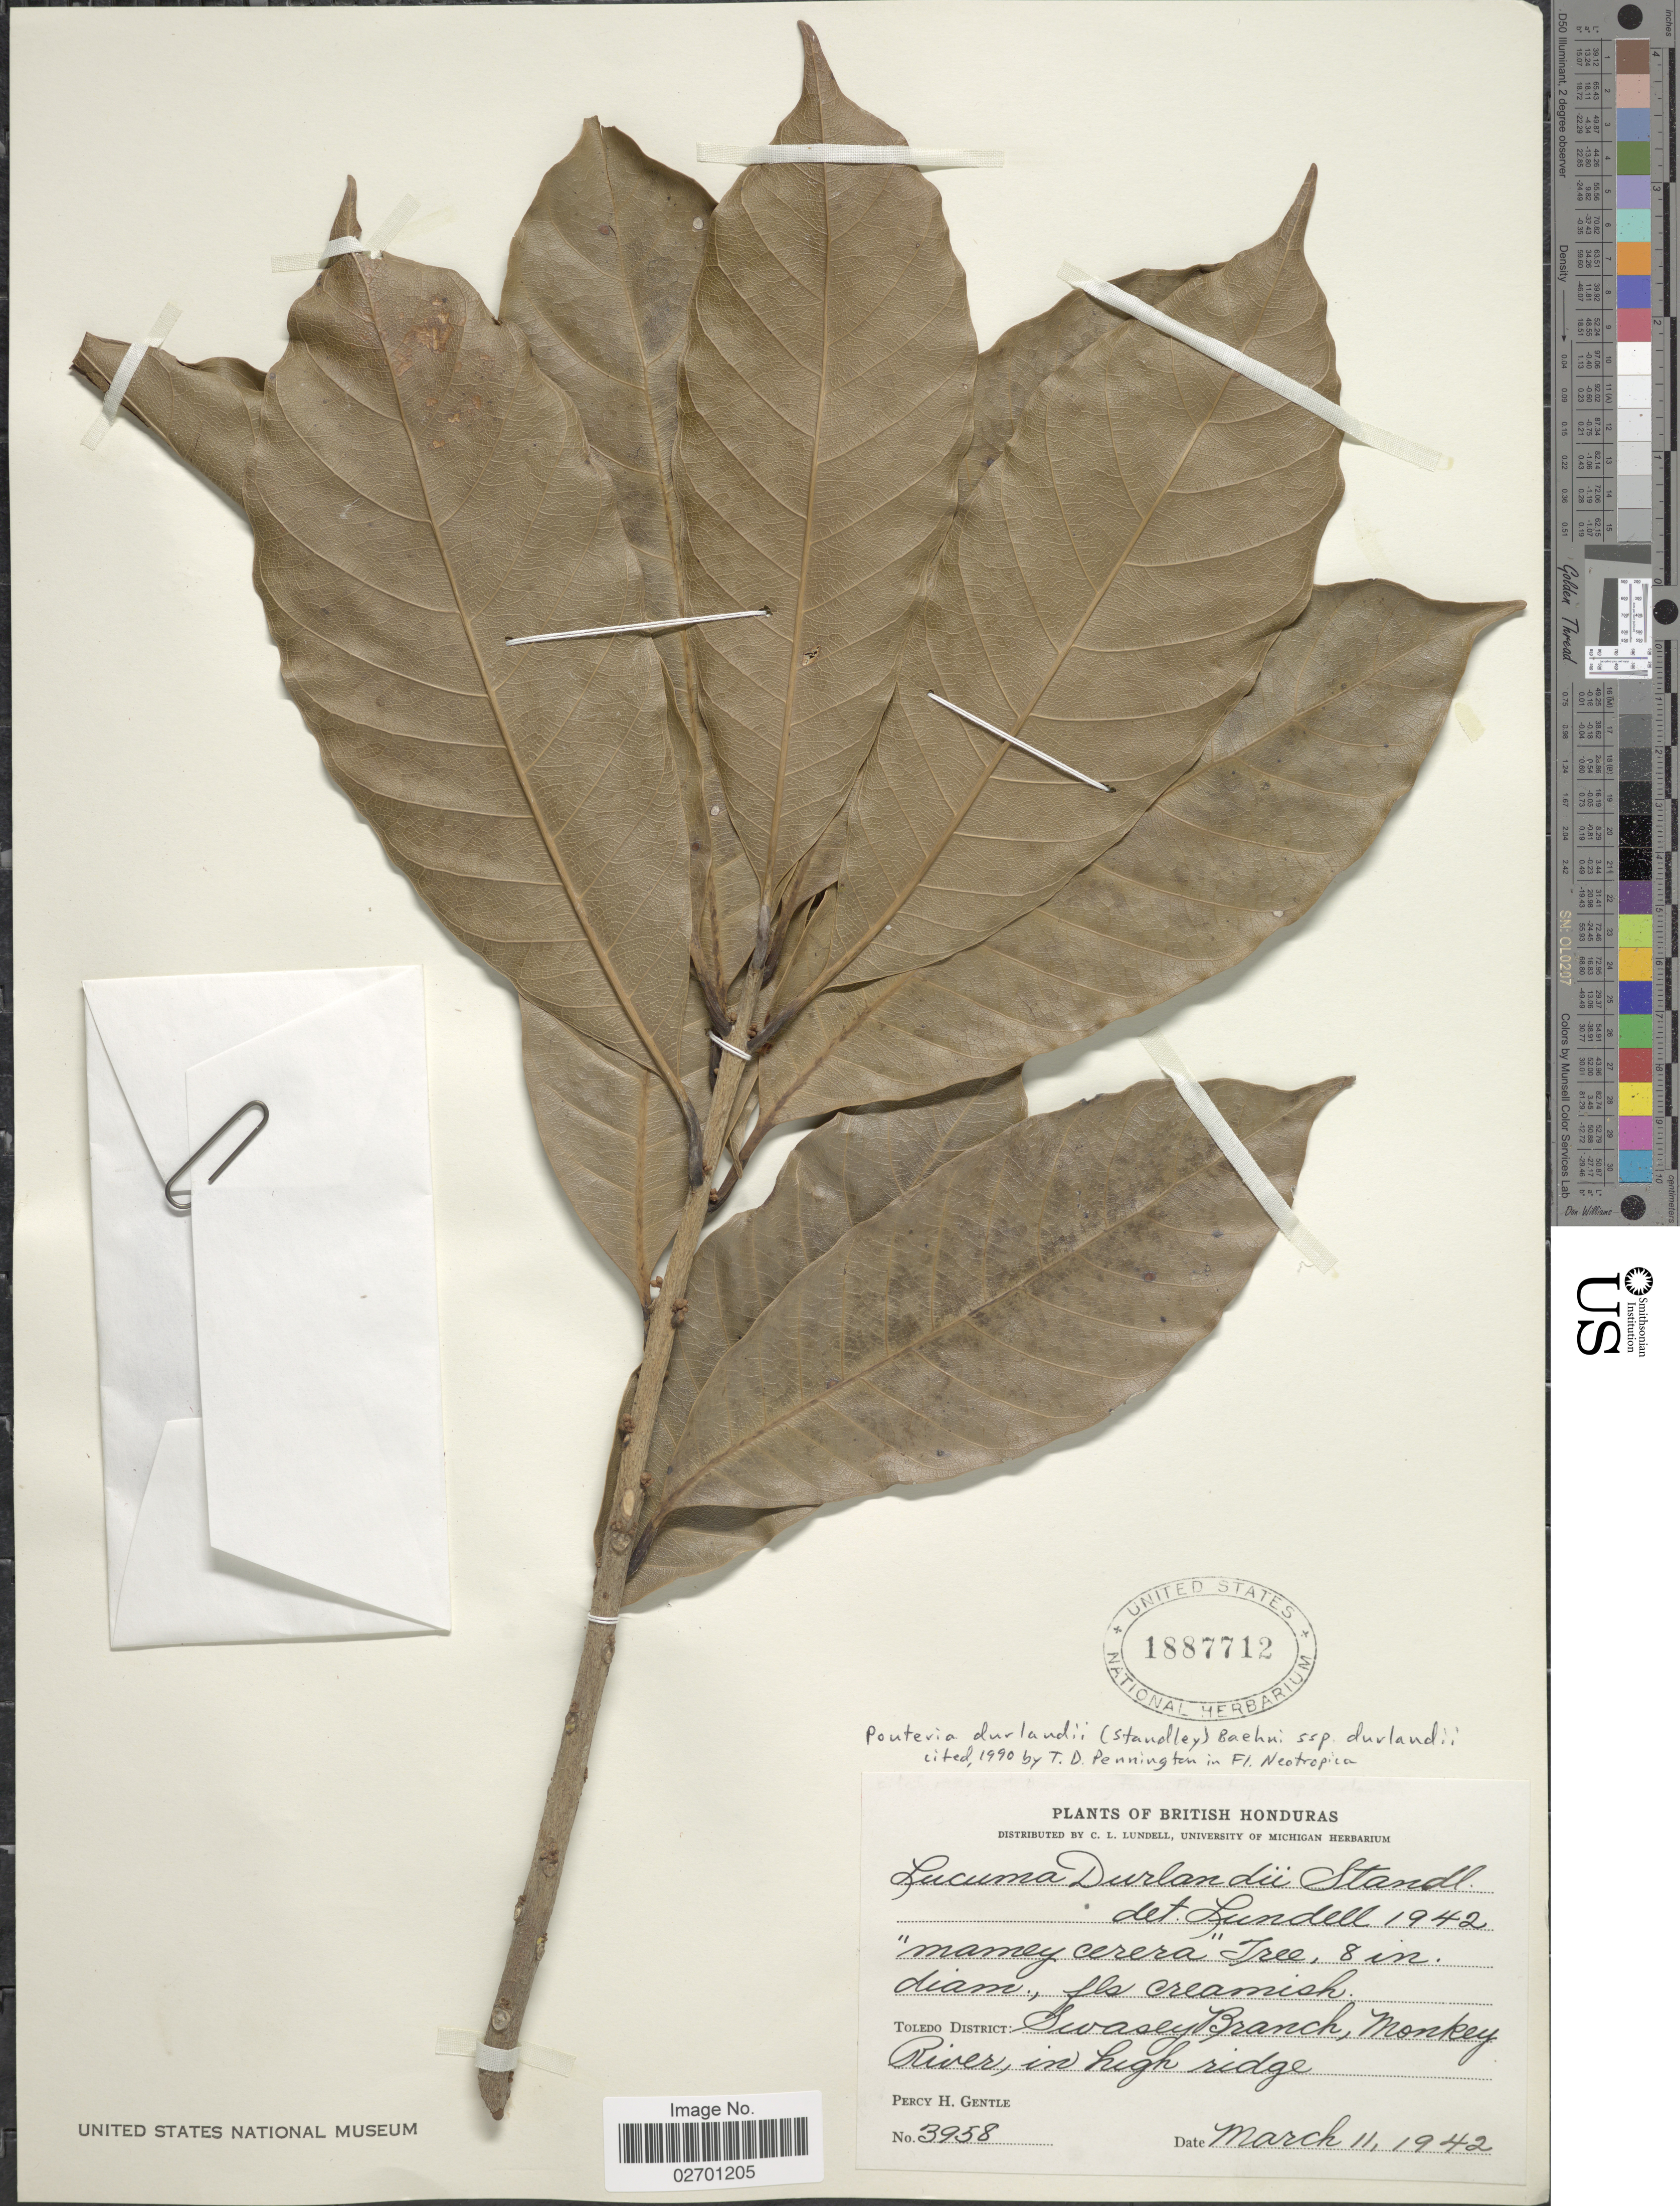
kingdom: Plantae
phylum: Tracheophyta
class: Magnoliopsida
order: Ericales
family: Sapotaceae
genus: Pouteria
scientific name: Pouteria durlandii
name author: (Standl.) Baehni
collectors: P. H. Gentle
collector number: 3958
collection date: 1942-03-11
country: Belize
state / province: Toledo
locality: British Honduras, Swasey Branch, Monkey River, in high ridge.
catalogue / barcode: US 1887712